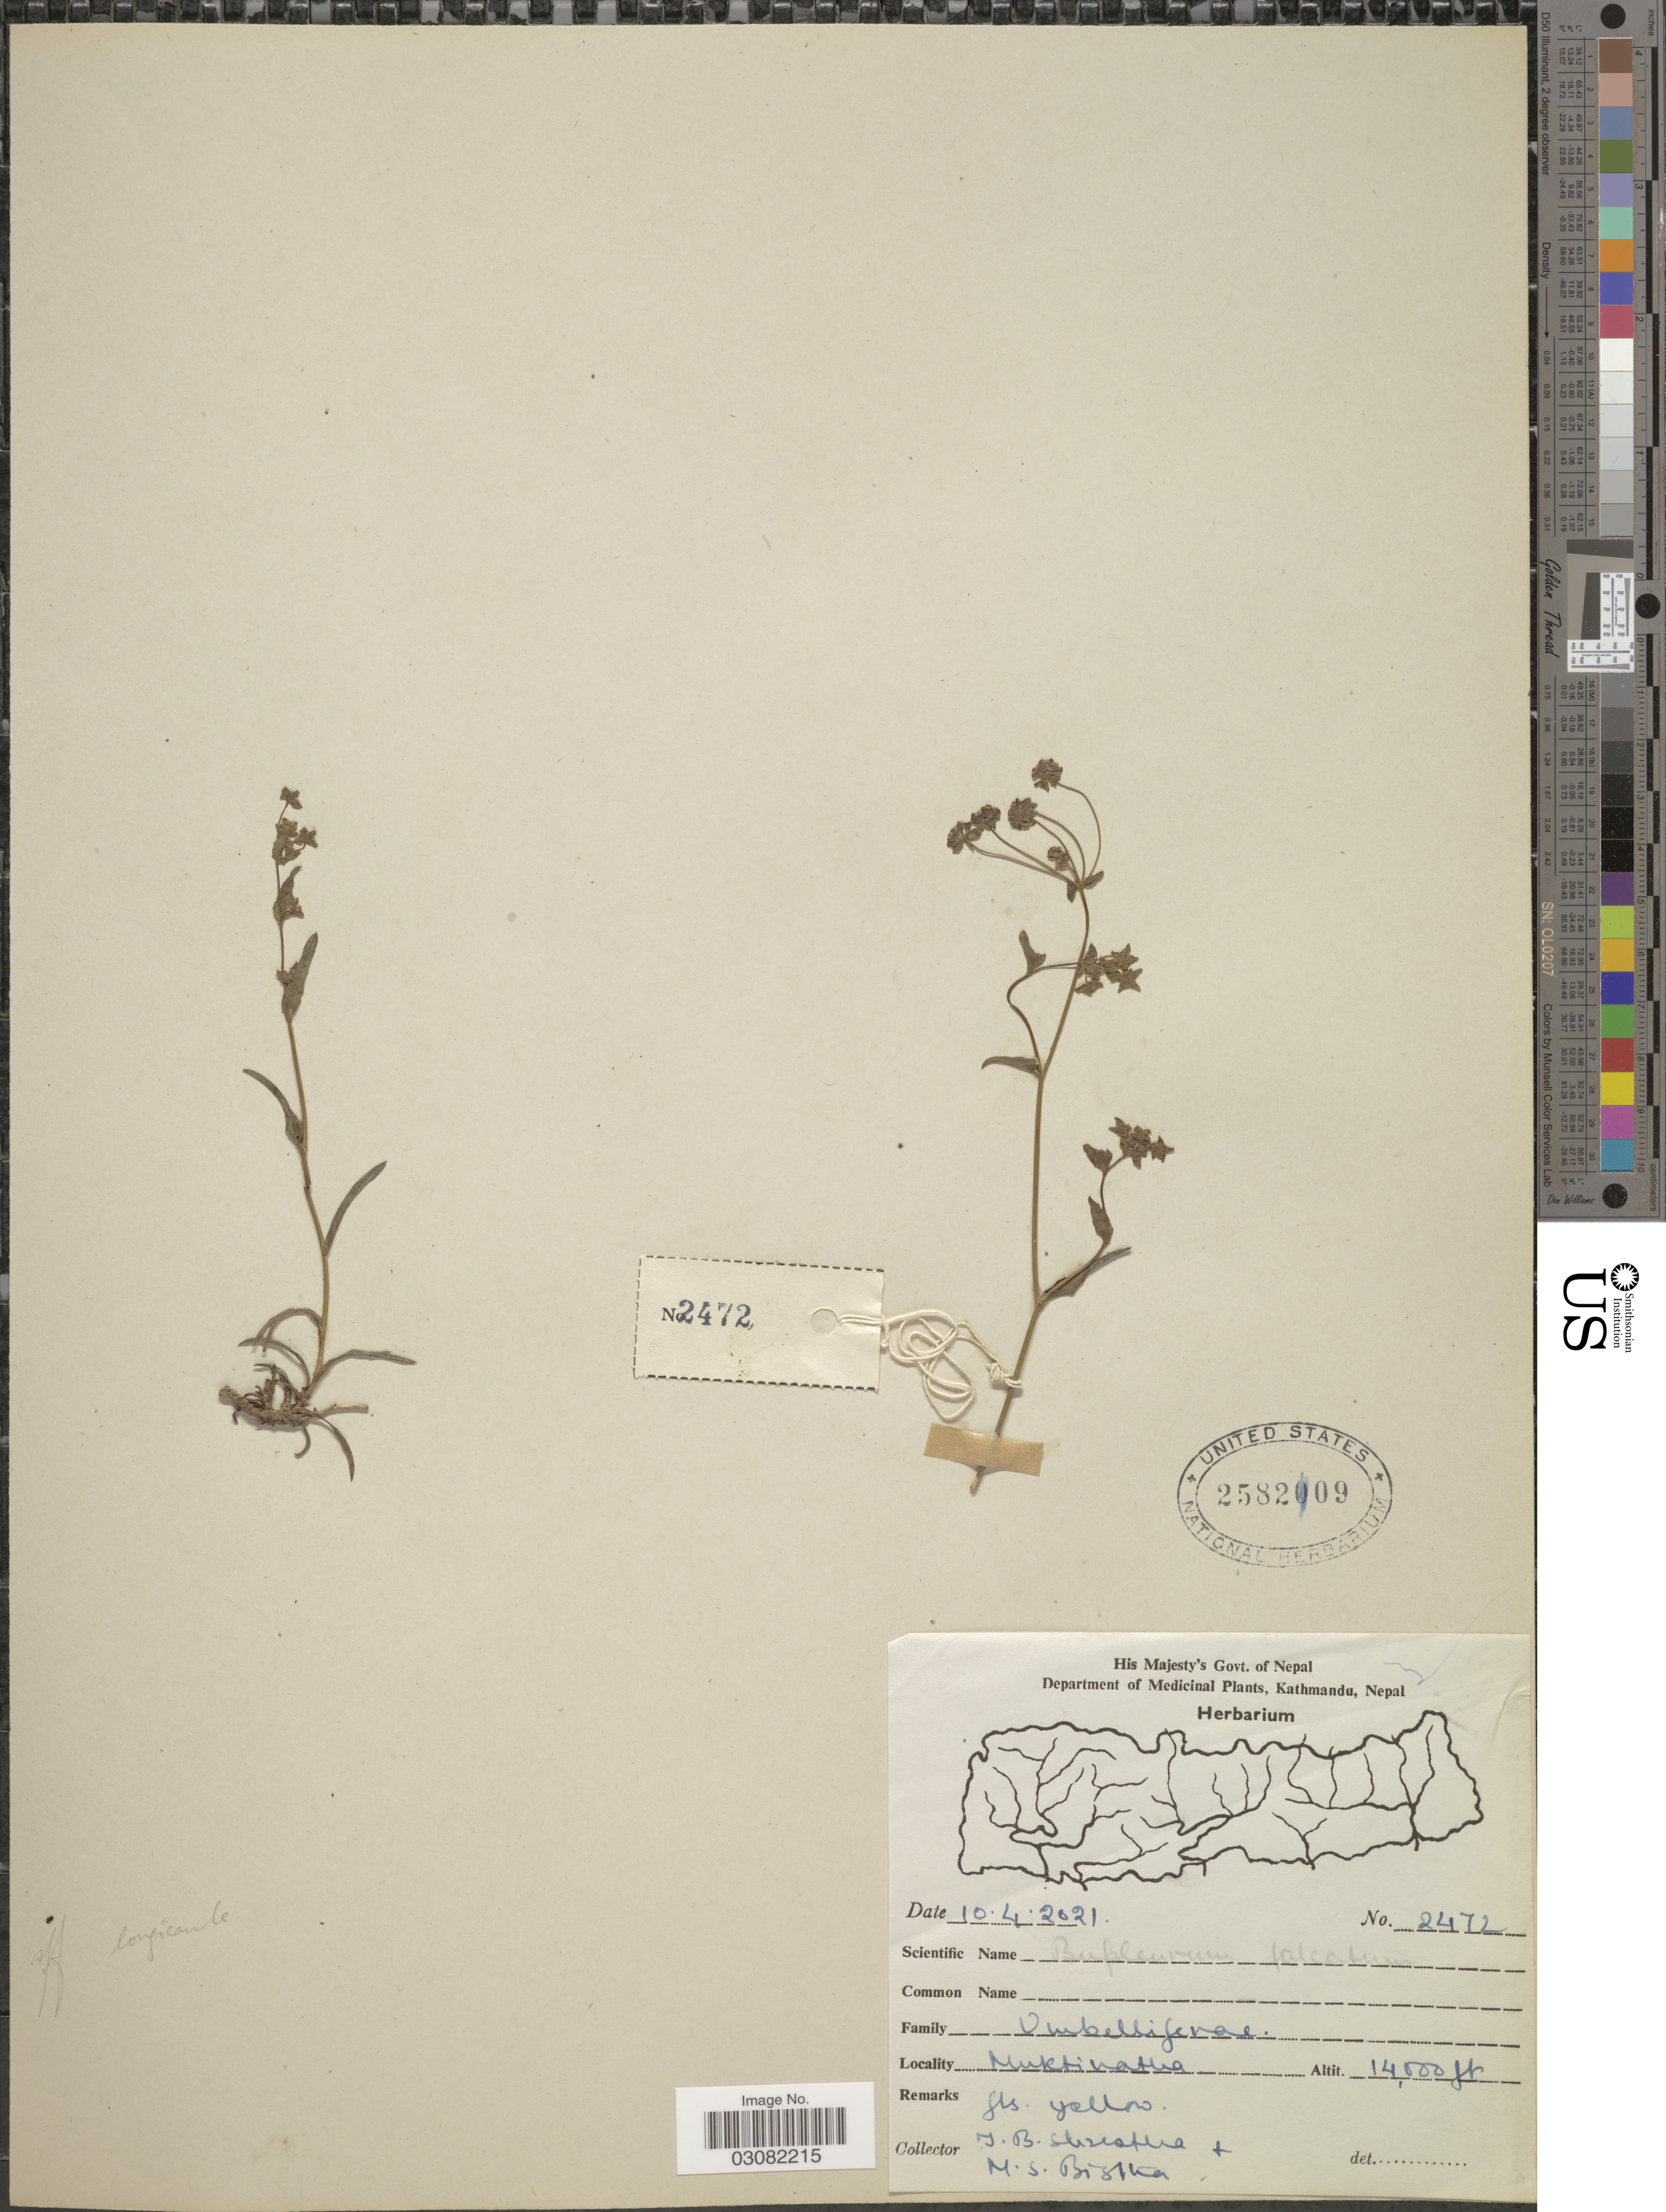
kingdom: Plantae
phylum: Tracheophyta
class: Magnoliopsida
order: Apiales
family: Apiaceae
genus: Bupleurum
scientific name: Bupleurum falcatum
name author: L.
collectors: T. B. Shrestha & M. Bista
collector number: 2472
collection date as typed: Transcribed d/m/y: 10/4/2021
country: Nepal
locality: Muktinatha.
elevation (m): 4267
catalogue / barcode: US 258209